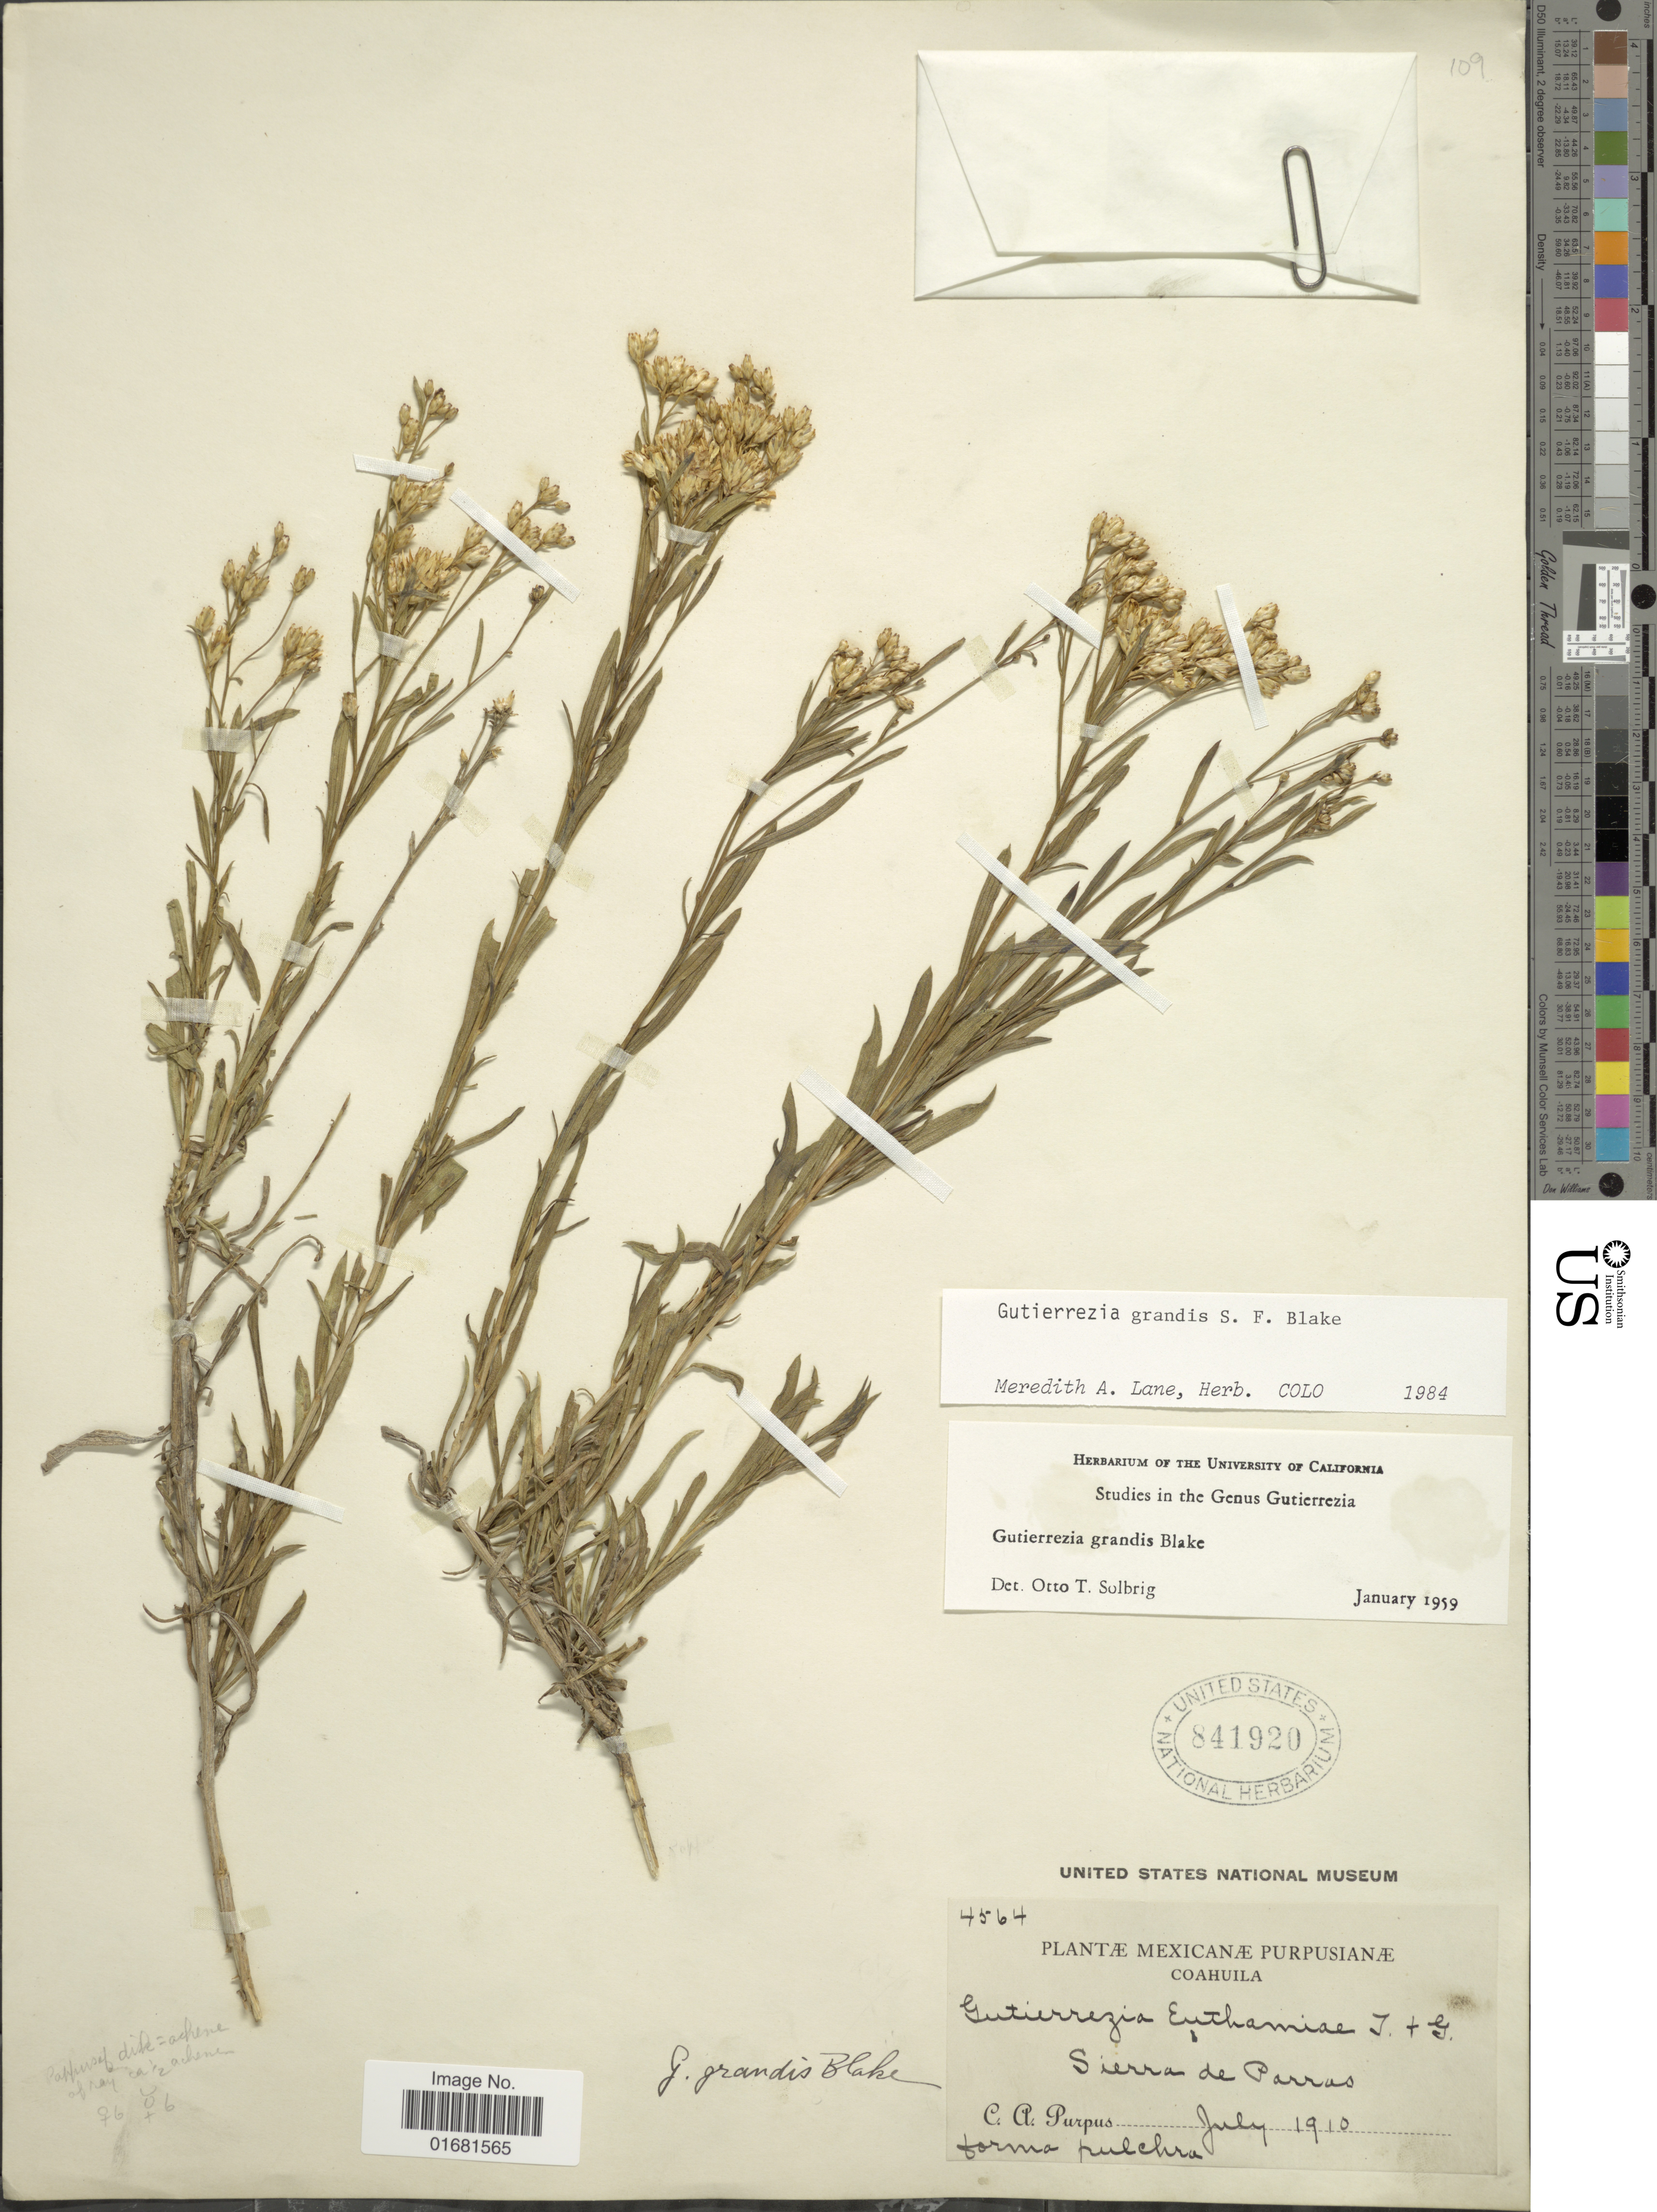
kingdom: Plantae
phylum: Tracheophyta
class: Magnoliopsida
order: Asterales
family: Asteraceae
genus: Gutierrezia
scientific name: Gutierrezia grandis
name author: S.F. Blake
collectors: C. A. Purpus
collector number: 4564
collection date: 1910-10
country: Mexico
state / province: Coahuila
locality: Coahuila. Sierra de Parras.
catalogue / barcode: US 841920